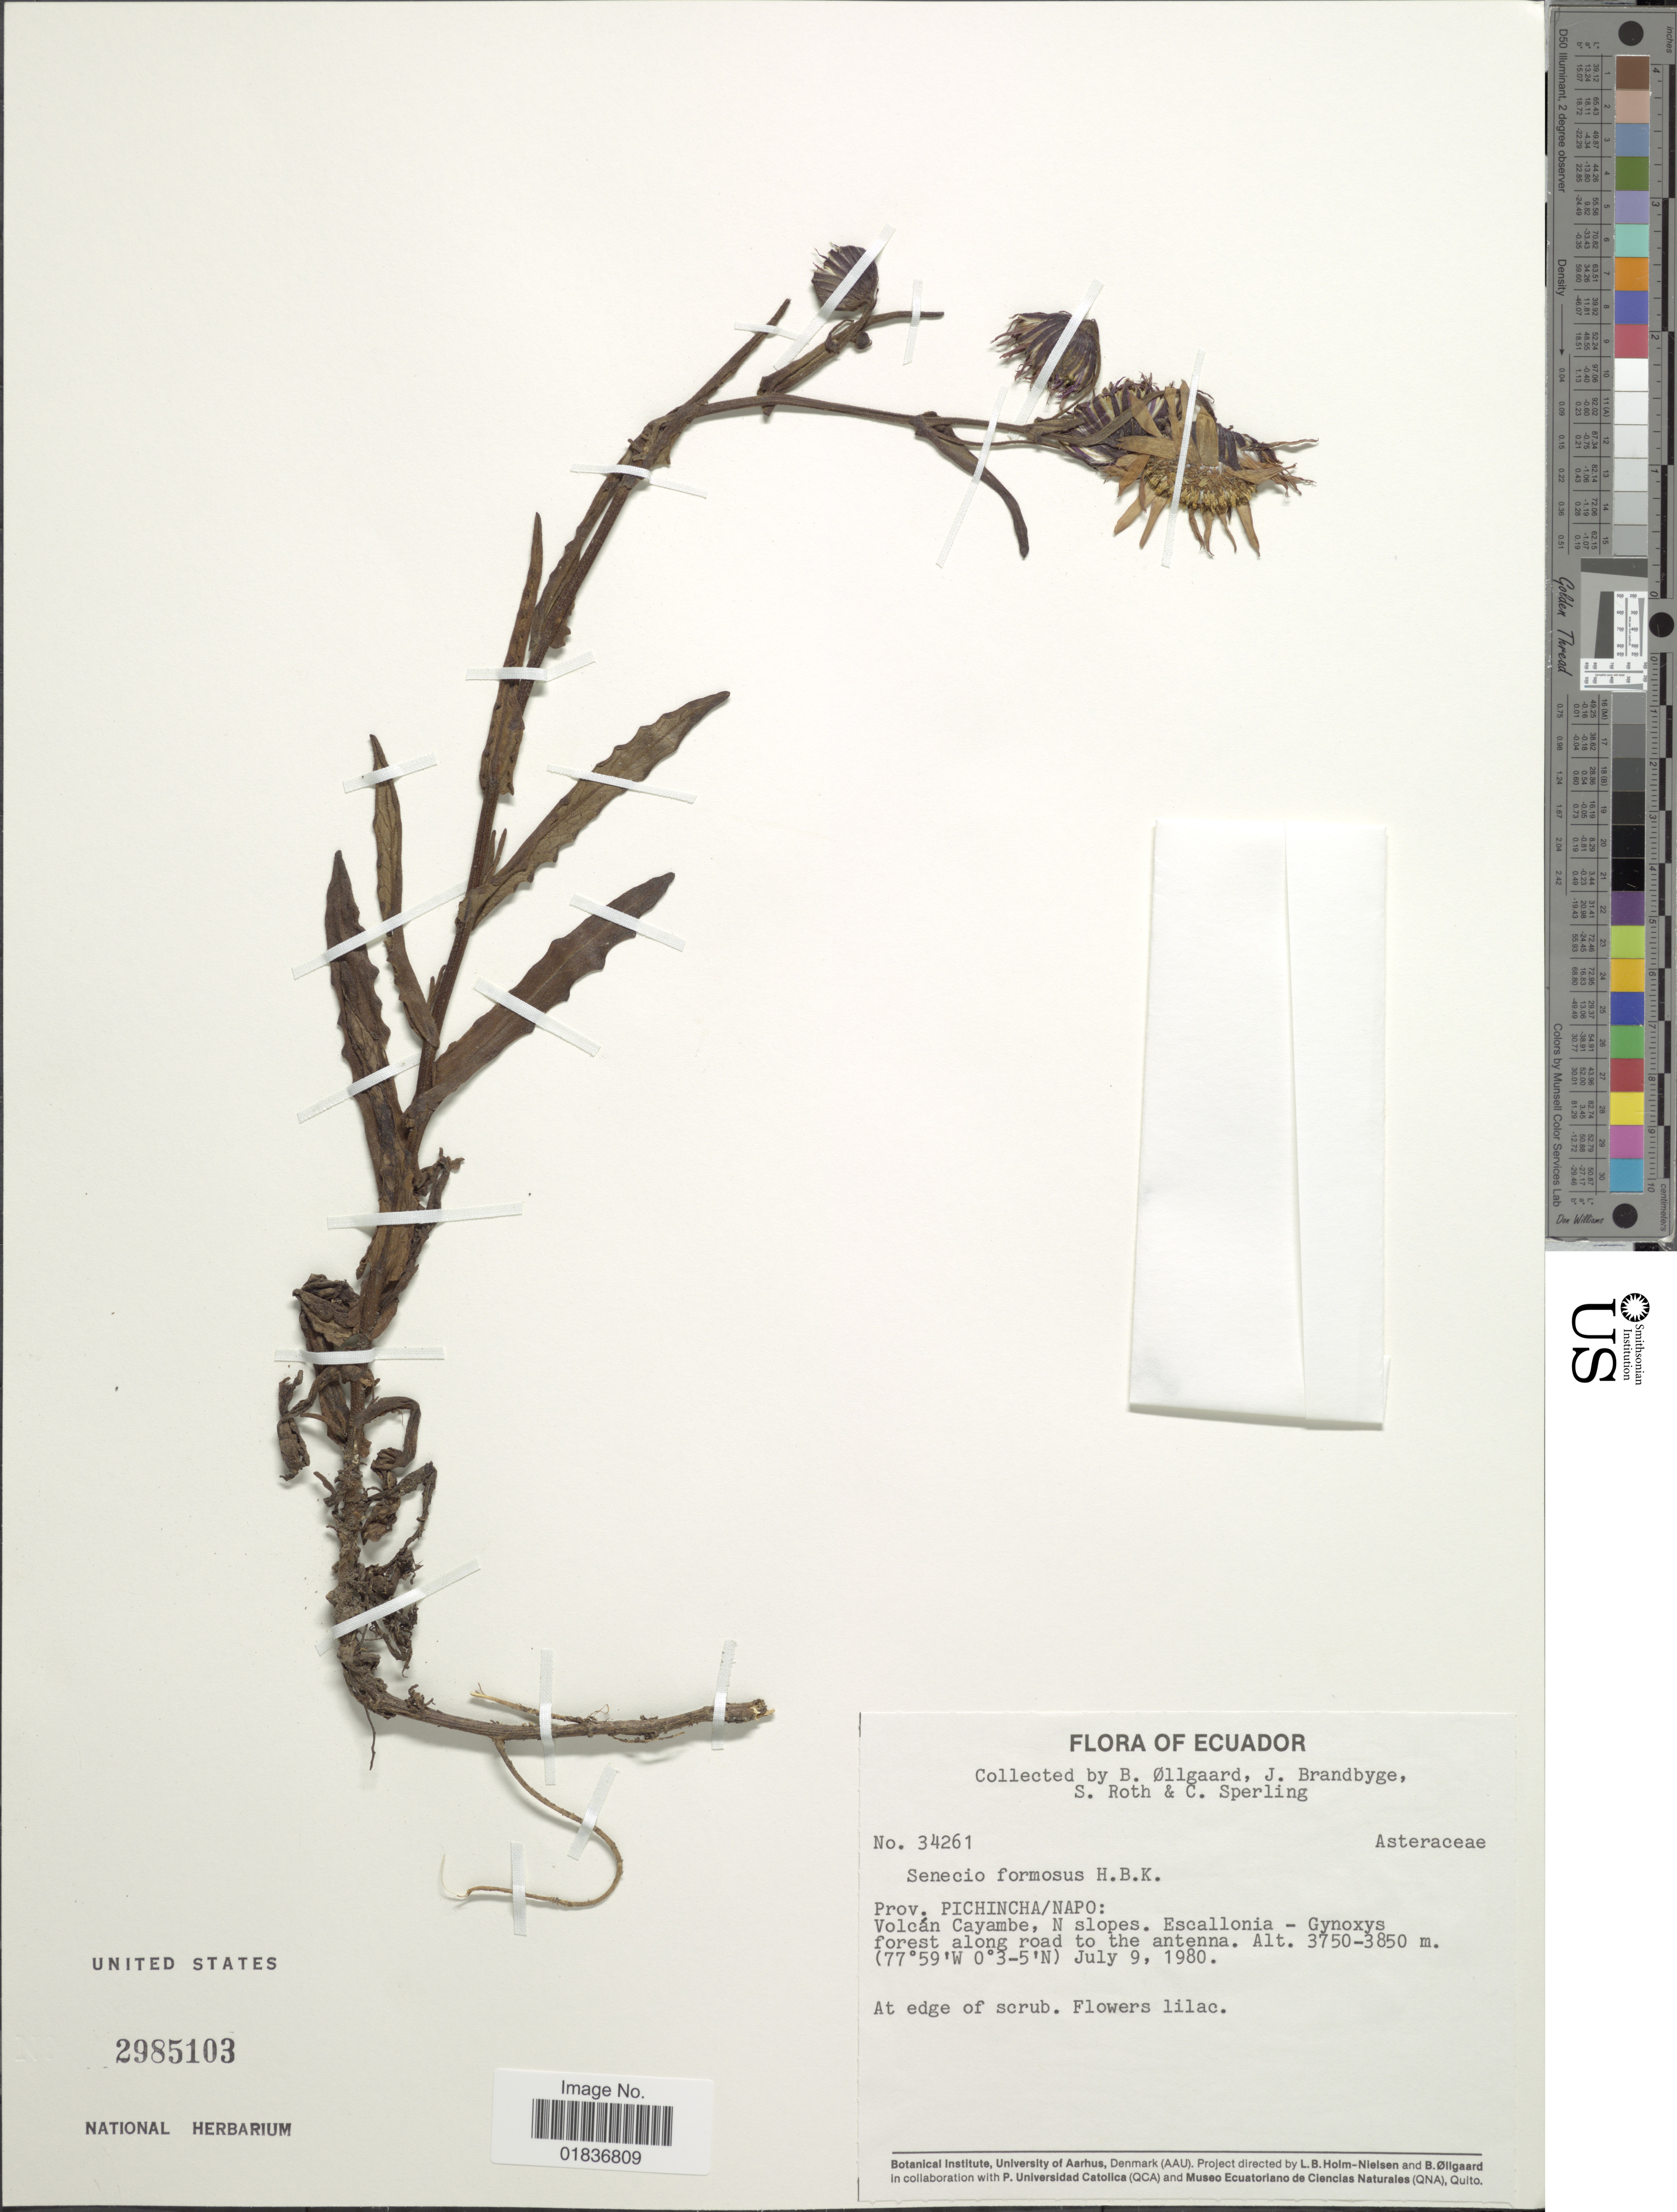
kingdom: Plantae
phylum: Tracheophyta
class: Magnoliopsida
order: Asterales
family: Asteraceae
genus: Senecio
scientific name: Senecio wedglacialis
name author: Cuatrec.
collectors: B. Øllgaard, J. Brandbyge, S. Roth & C. Sperling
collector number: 34261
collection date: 1980-07-09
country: Ecuador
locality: Prov. Pichincha/Napo: Volcan Cayambe, N slopes.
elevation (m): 3750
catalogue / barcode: US 2985103